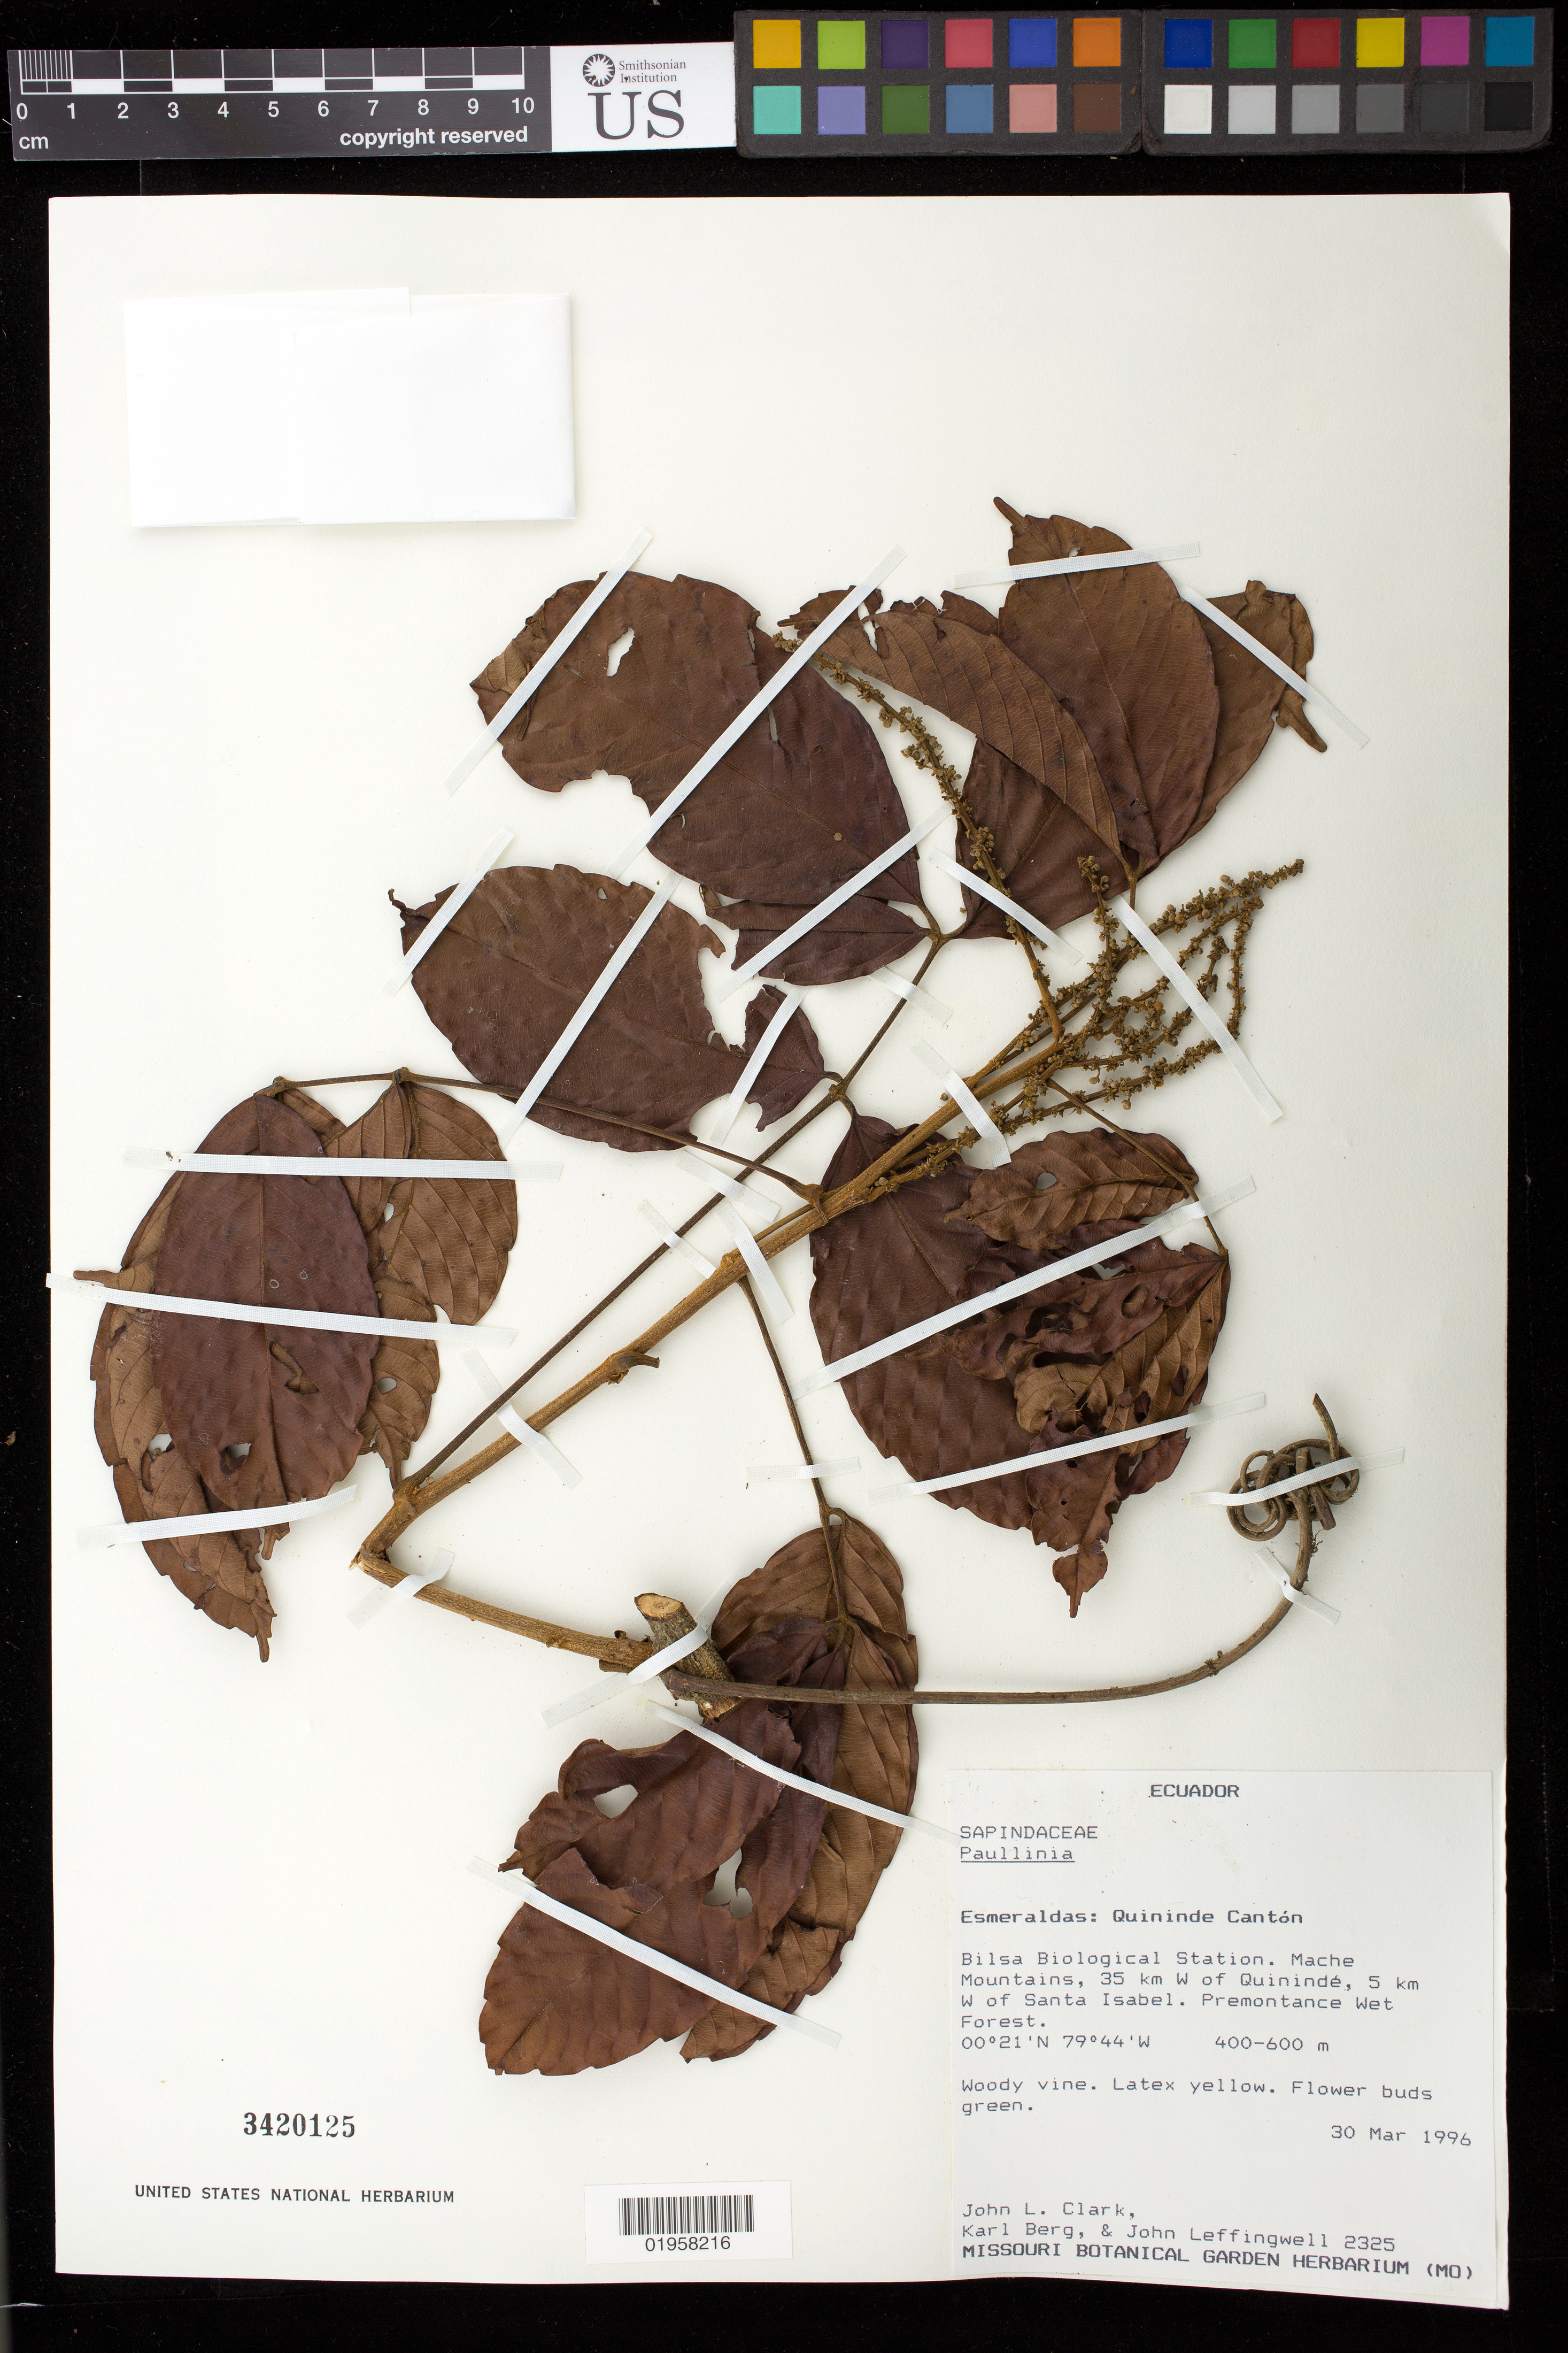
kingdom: Plantae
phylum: Tracheophyta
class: Magnoliopsida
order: Sapindales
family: Sapindaceae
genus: Paullinia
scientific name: Paullinia capreolata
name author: (Aubl.) Radlk.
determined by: Acevedo-Rodríguez, P.; Somner, G. V.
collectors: J. L. Clark, K. Berg & J. Leffingwell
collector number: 2325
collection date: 1996-03-30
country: Ecuador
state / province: Esmeraldas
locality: Quininde Cantón. Bilsa Biological Station. Mache Mountains, 35 km W of Quinindé, 5 km W of Santa Isabel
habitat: Premontane wet forest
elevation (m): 400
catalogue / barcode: US 3420125